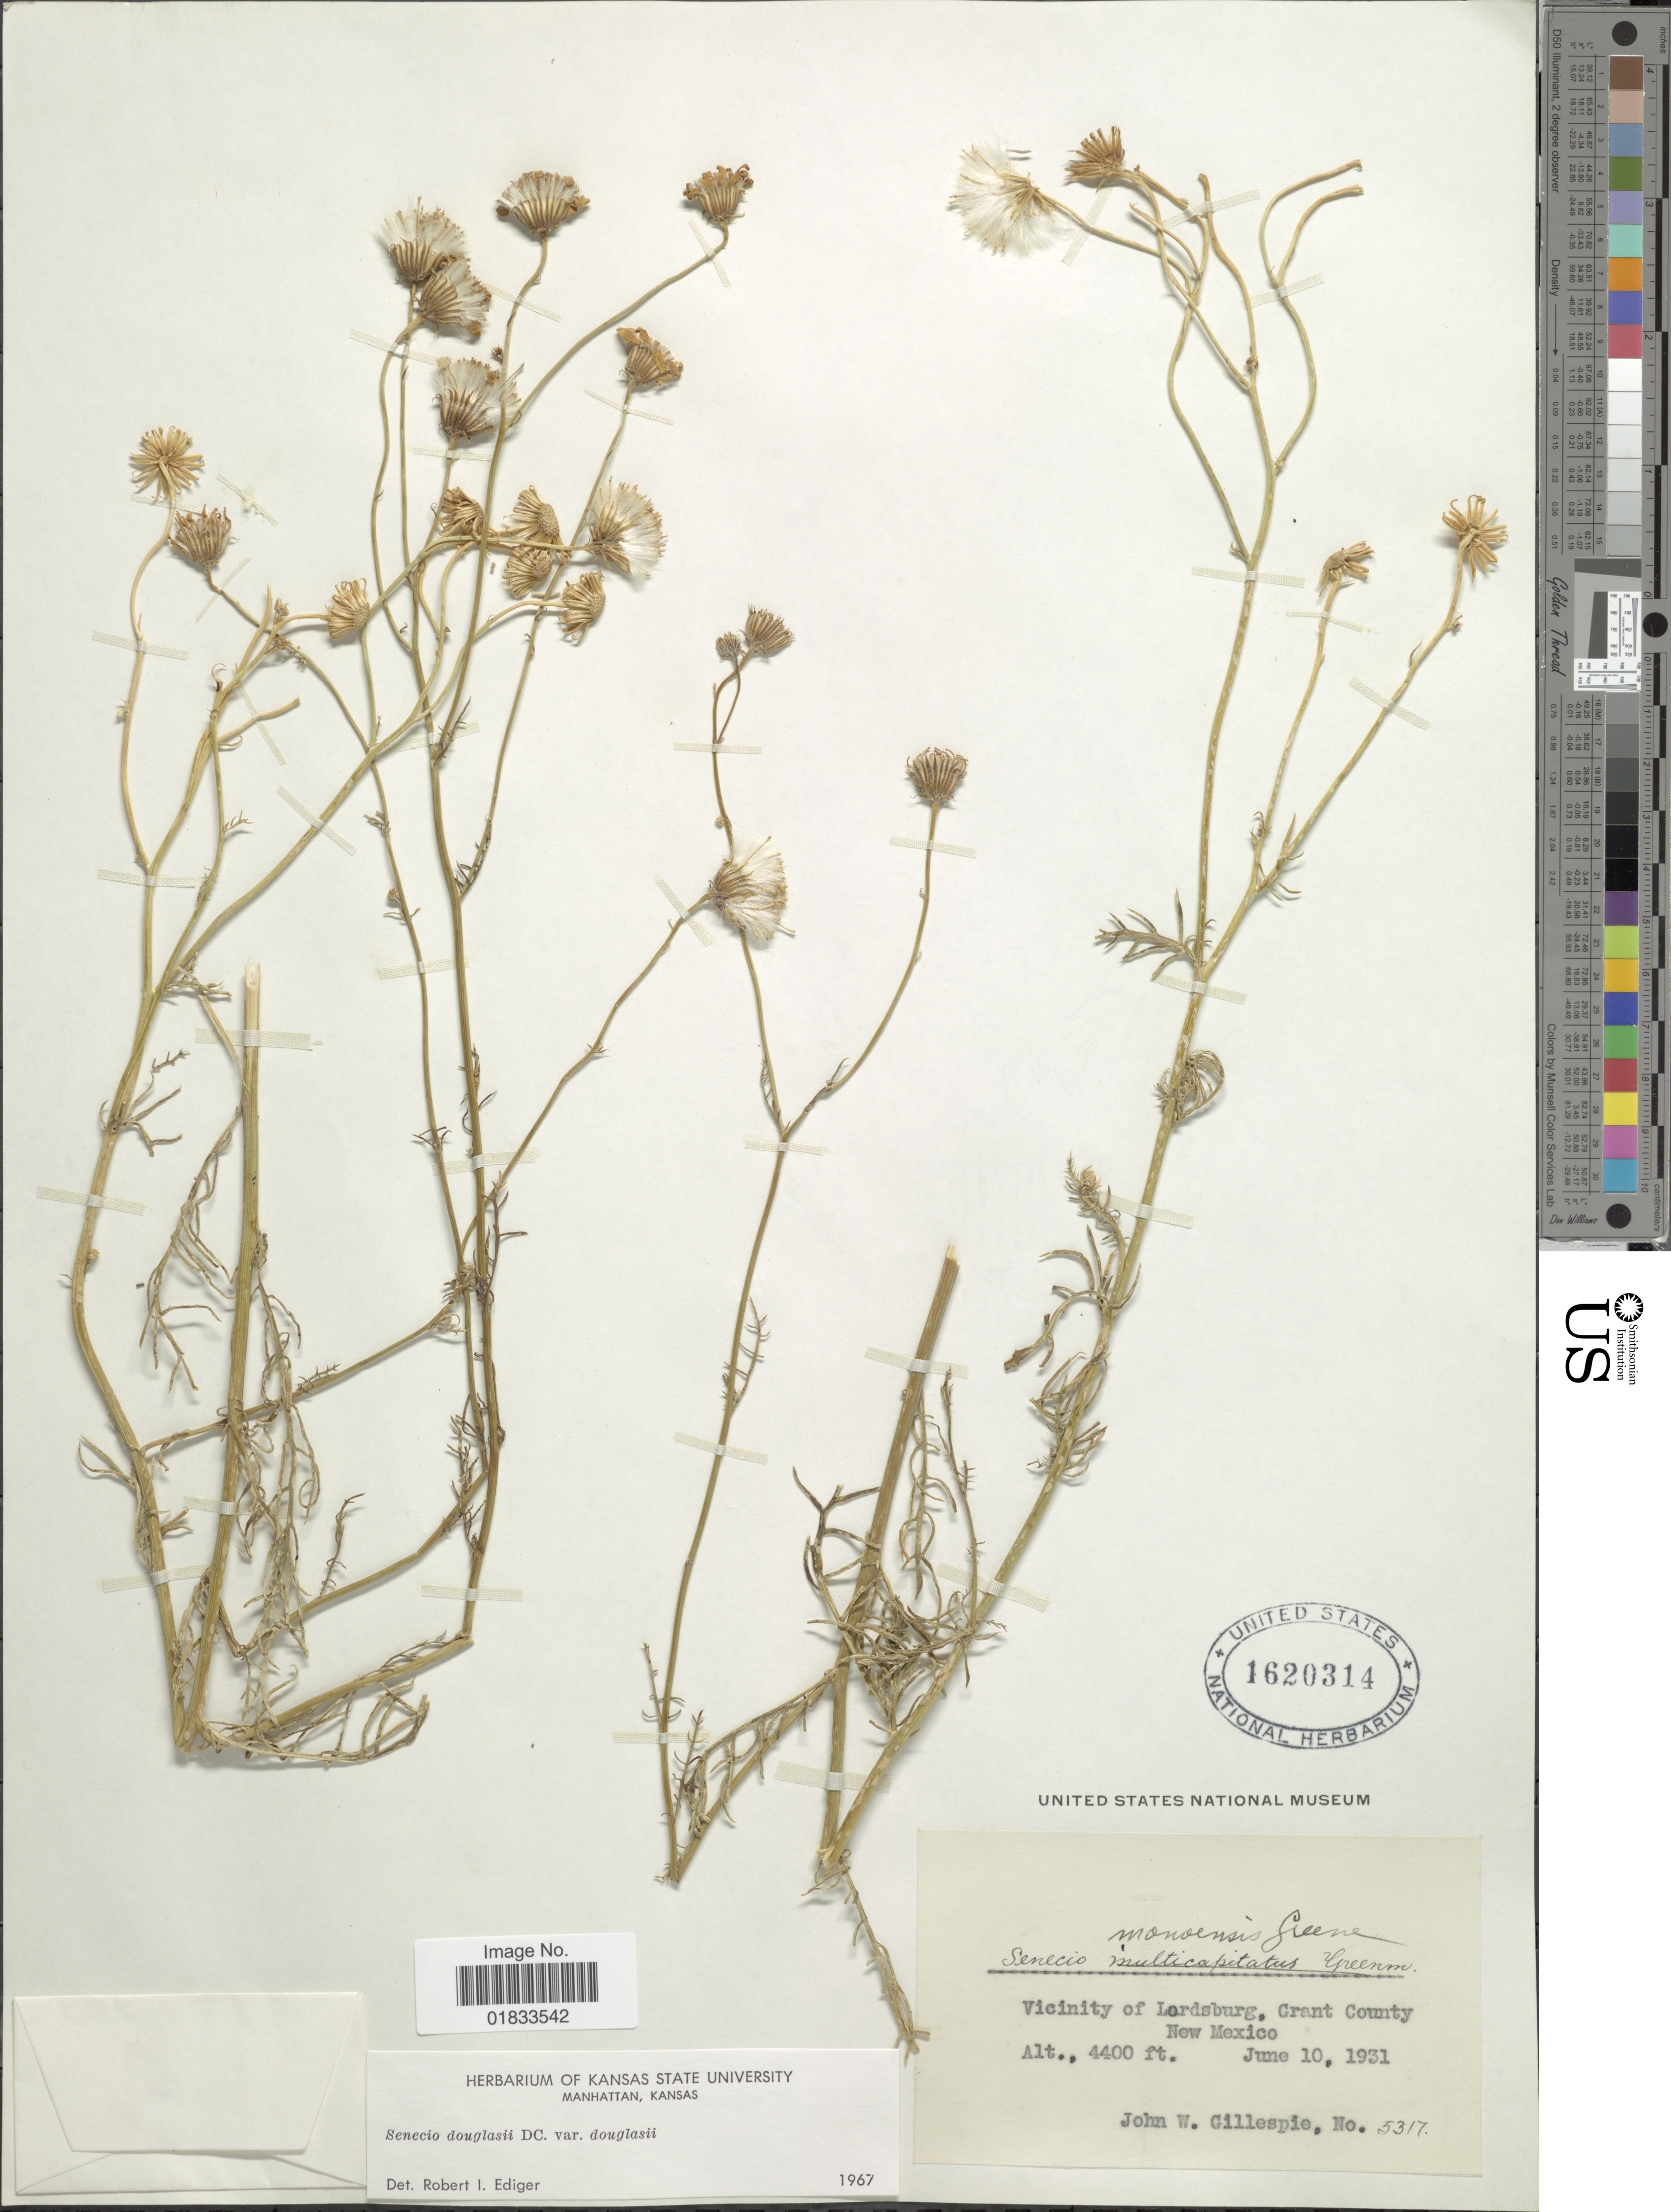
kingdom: Plantae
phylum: Tracheophyta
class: Magnoliopsida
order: Asterales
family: Asteraceae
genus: Senecio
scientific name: Senecio flaccidus var. douglasii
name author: (DC.) B.L. Turner & T.M. Barkley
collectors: J. W. Gillespie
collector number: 5317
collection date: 1931-06-10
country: United States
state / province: New Mexico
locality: Vicinity of Lordsburg, Grant County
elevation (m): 1341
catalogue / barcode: US 1620314